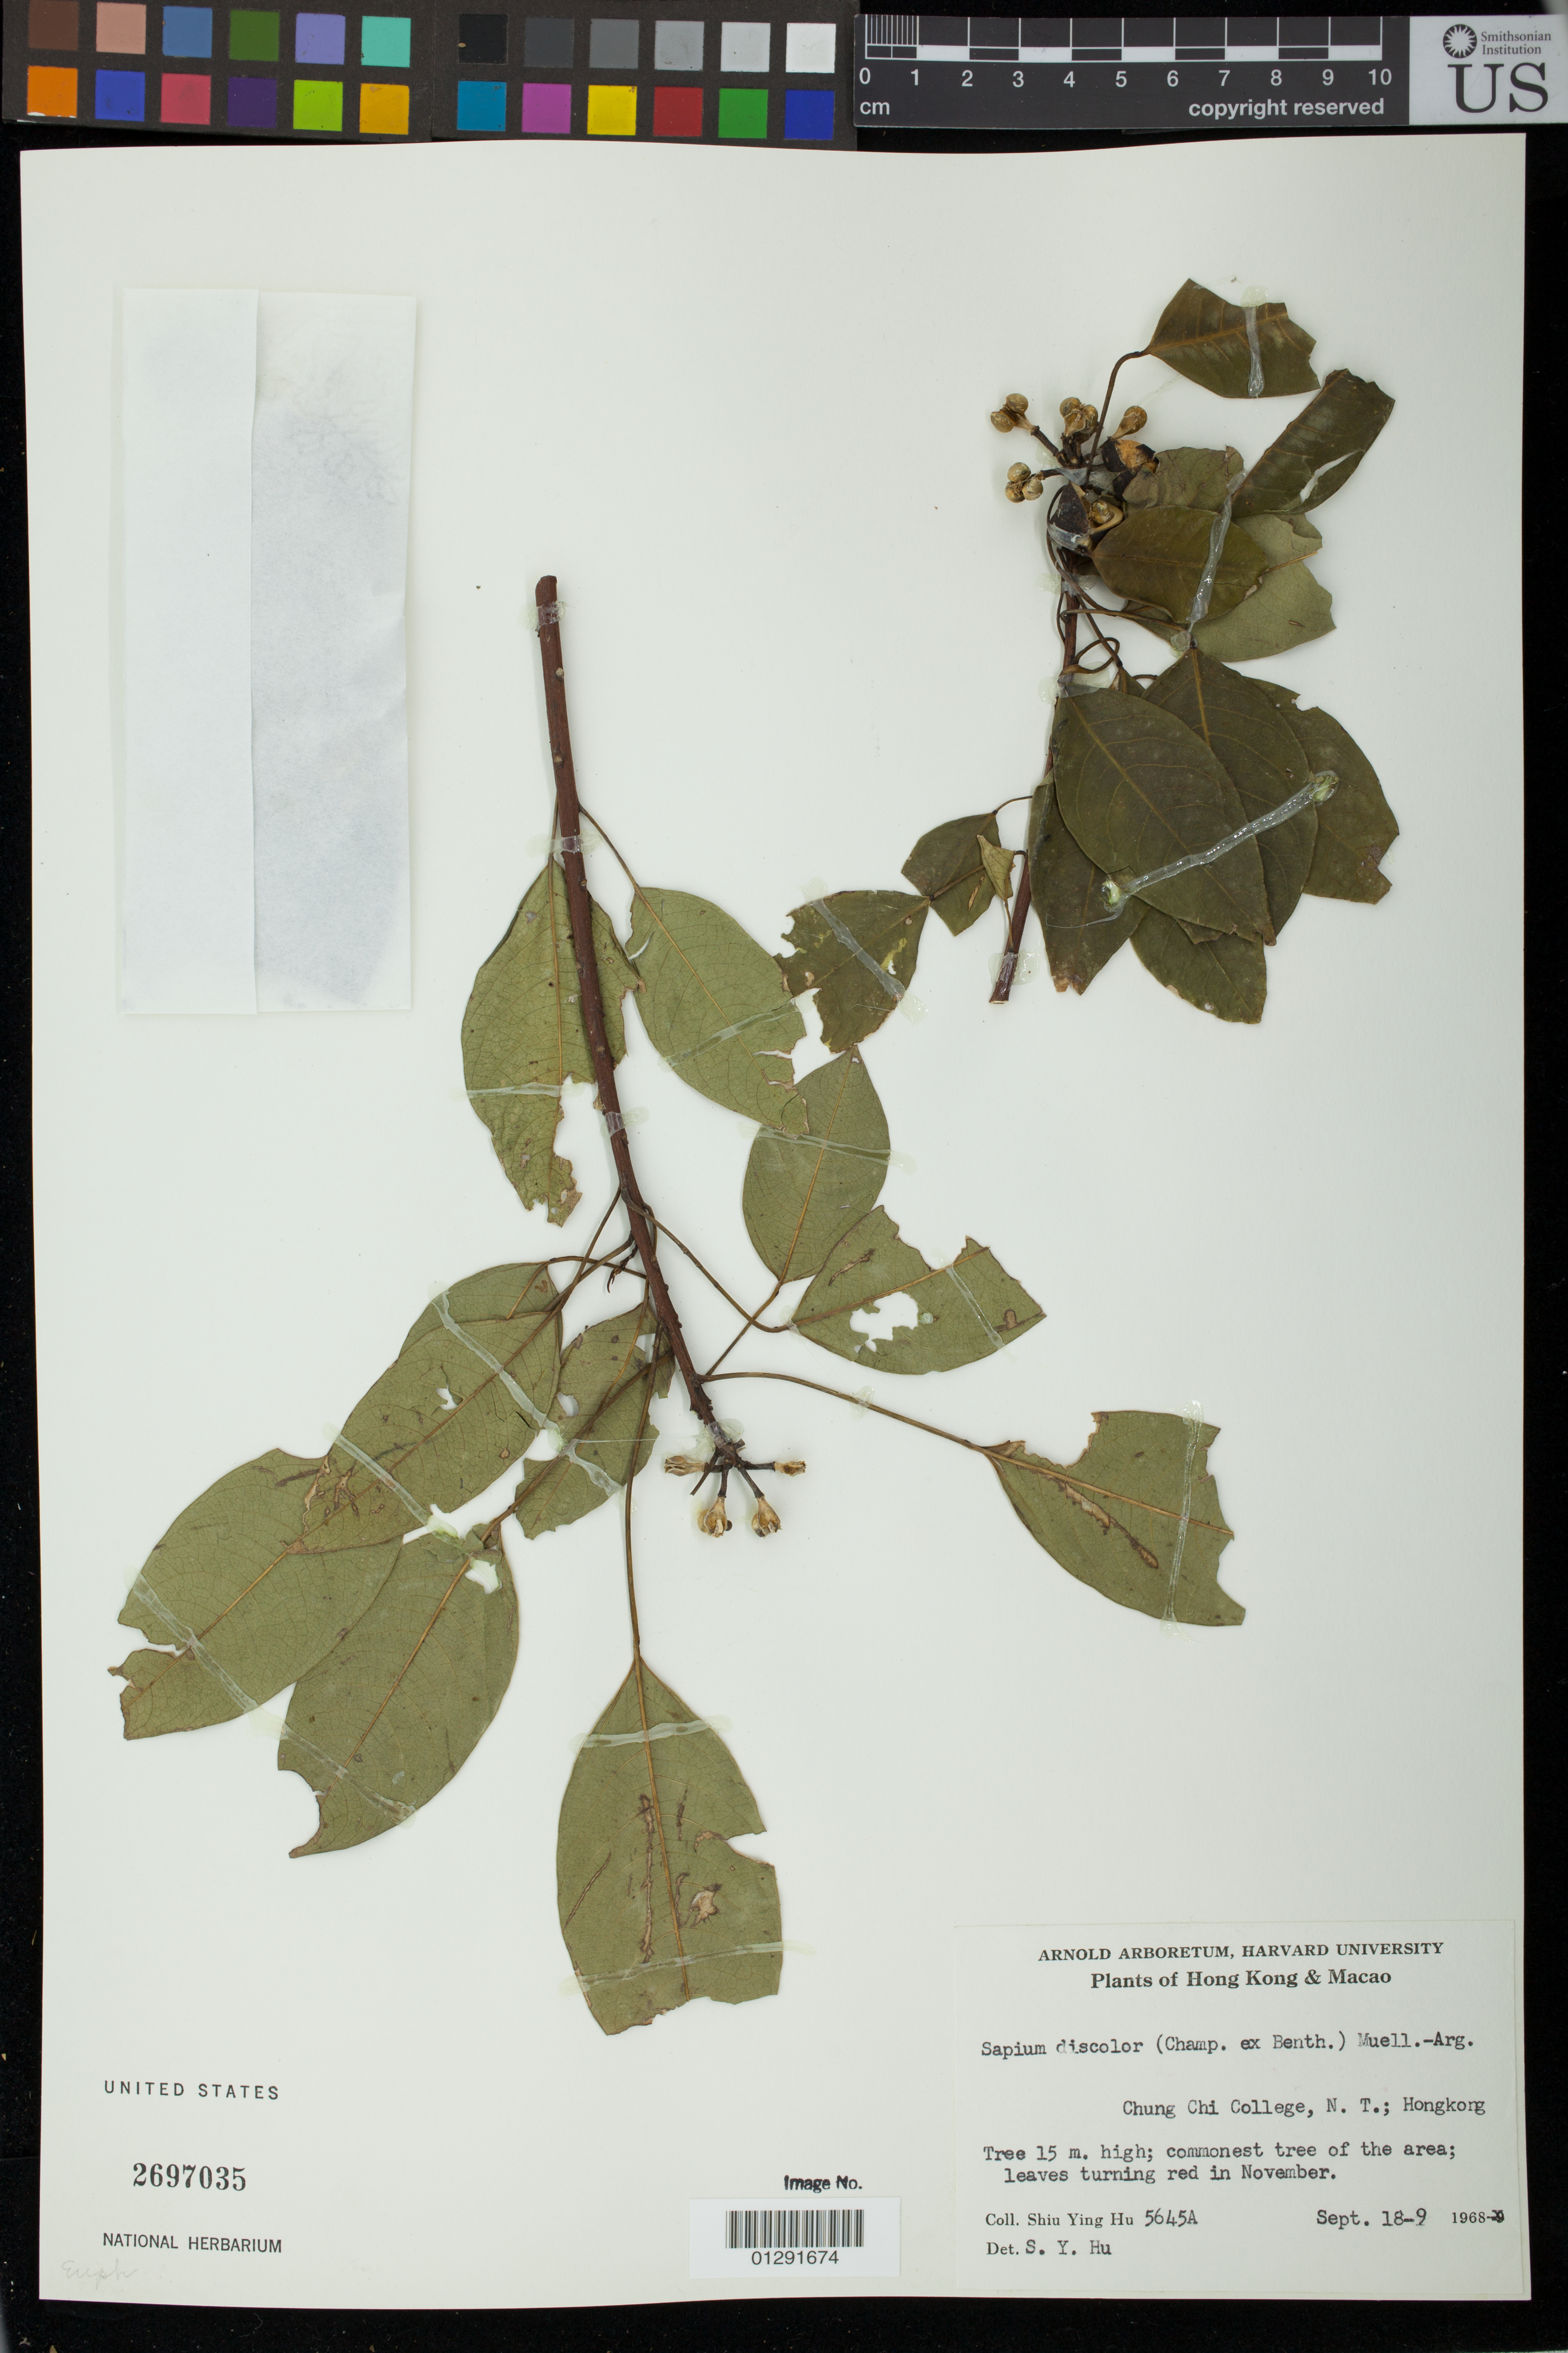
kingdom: Plantae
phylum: Tracheophyta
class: Magnoliopsida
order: Malpighiales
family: Euphorbiaceae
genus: Sapium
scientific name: Sapium discolor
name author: M. Arg.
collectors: S. Y. Hu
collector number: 5645A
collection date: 1968-09-09/1968-09-18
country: China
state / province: Hong Kong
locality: Sha Tin, Chung Chi College, New Territories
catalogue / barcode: US 2697035